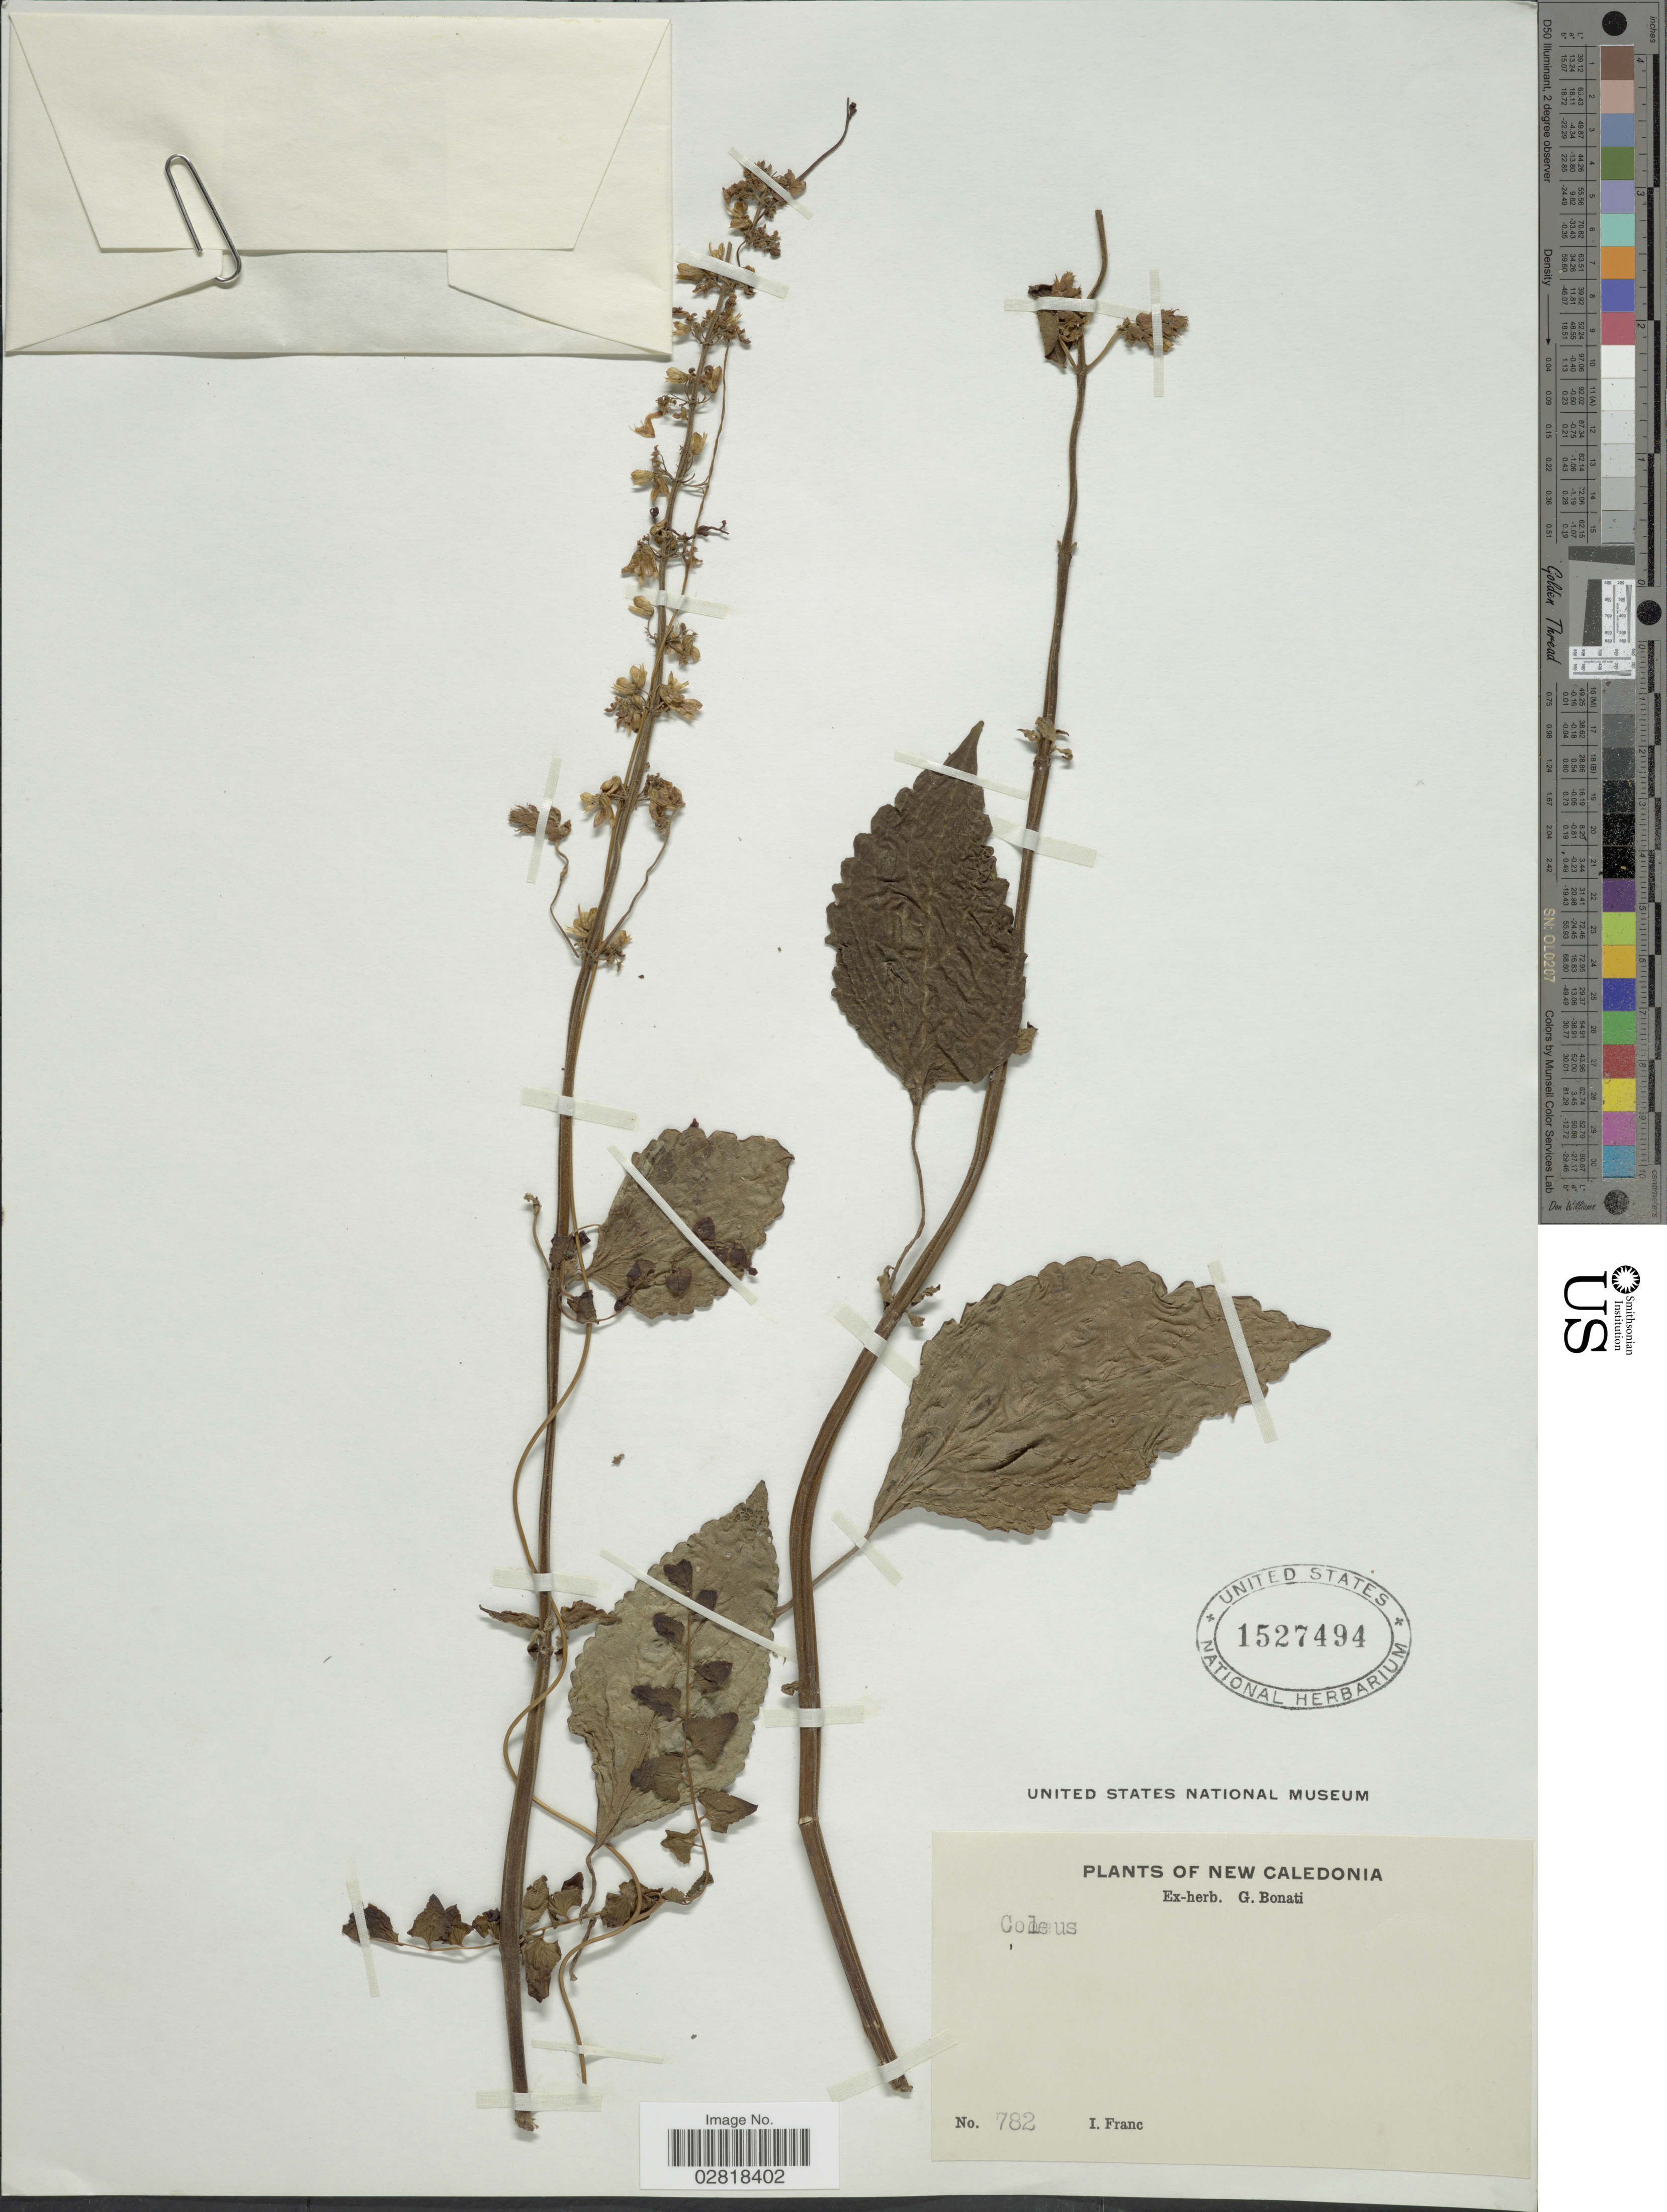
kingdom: Plantae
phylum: Tracheophyta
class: Magnoliopsida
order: Lamiales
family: Lamiaceae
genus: Coleus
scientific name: Coleus scutellarioides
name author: (L.) Benth.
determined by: Wagner, W. L., (BOT), Smithsonian Institution - National Museum of Natural History (UNITED STATES)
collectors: I. Franc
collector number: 782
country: New Caledonia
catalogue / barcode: US 1527494